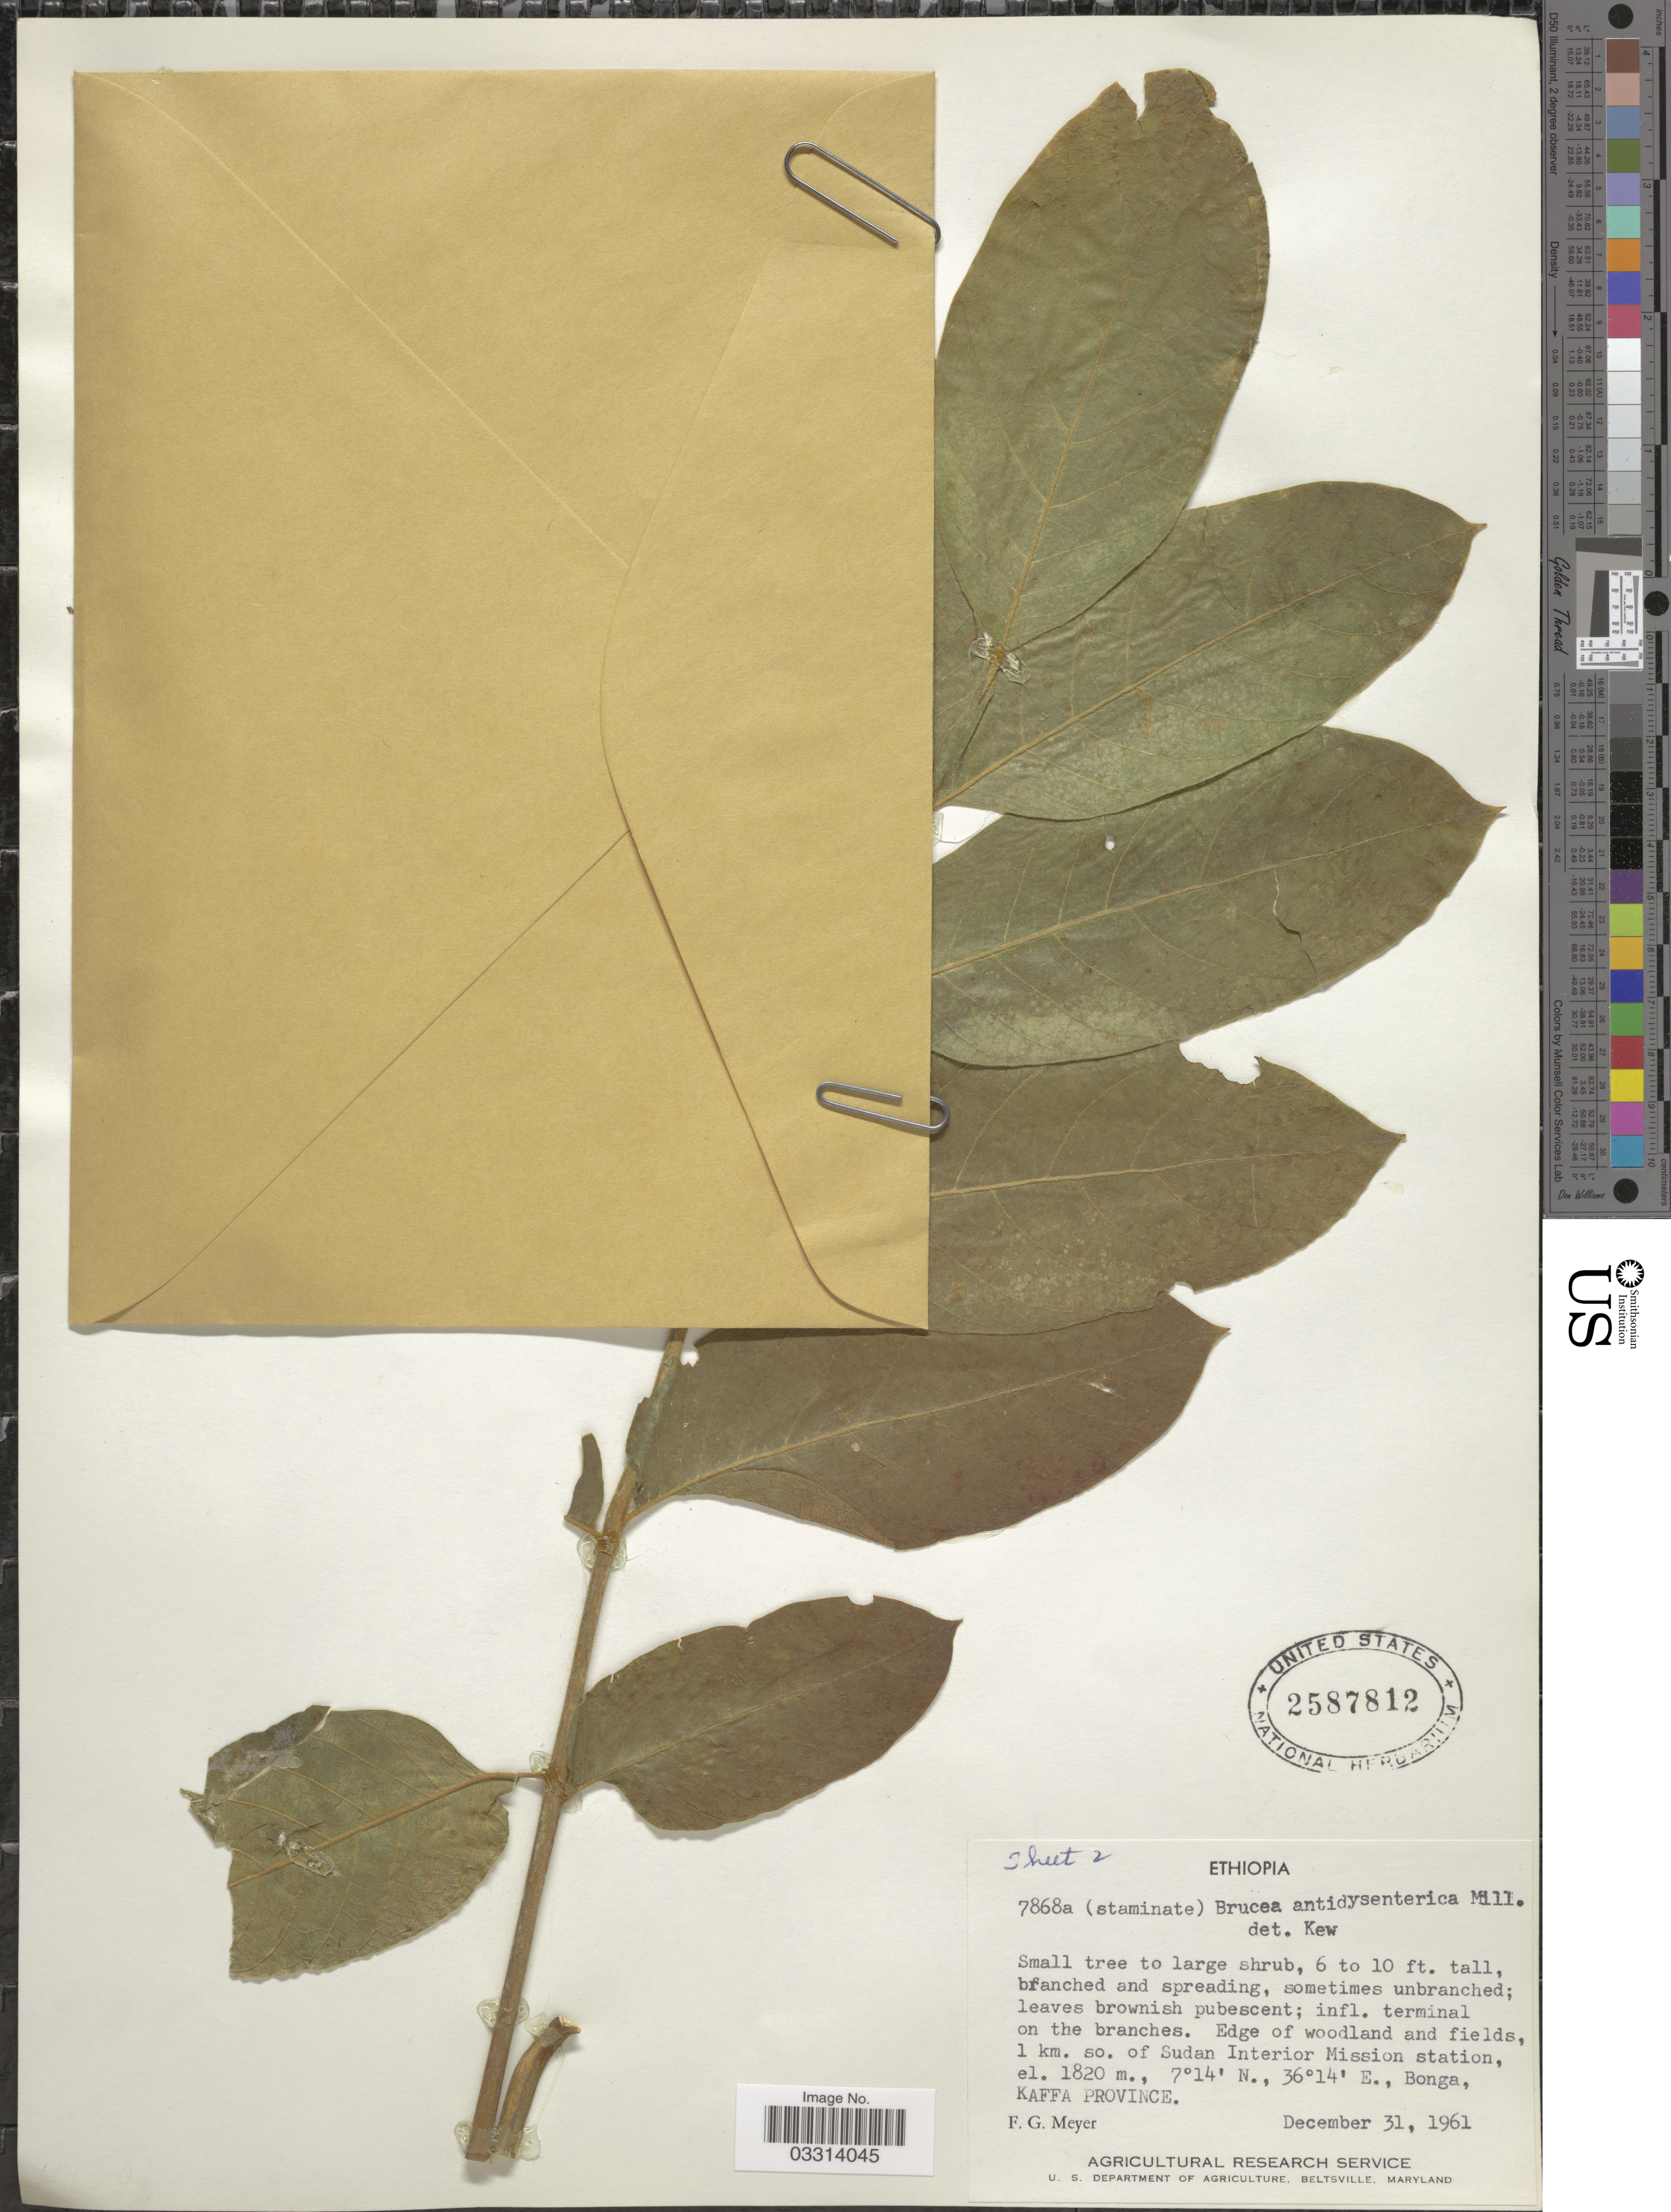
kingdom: Plantae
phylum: Tracheophyta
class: Magnoliopsida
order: Sapindales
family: Simaroubaceae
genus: Brucea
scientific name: Brucea antidysenterica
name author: J.F. Mill.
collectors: F. G. Meyer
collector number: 7868a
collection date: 1961-12-31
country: Ethiopia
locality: Edge of woodland and fields, 1 km. so. of Sudan Interior Mission station. E., Bonga.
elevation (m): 1820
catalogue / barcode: US 2587812